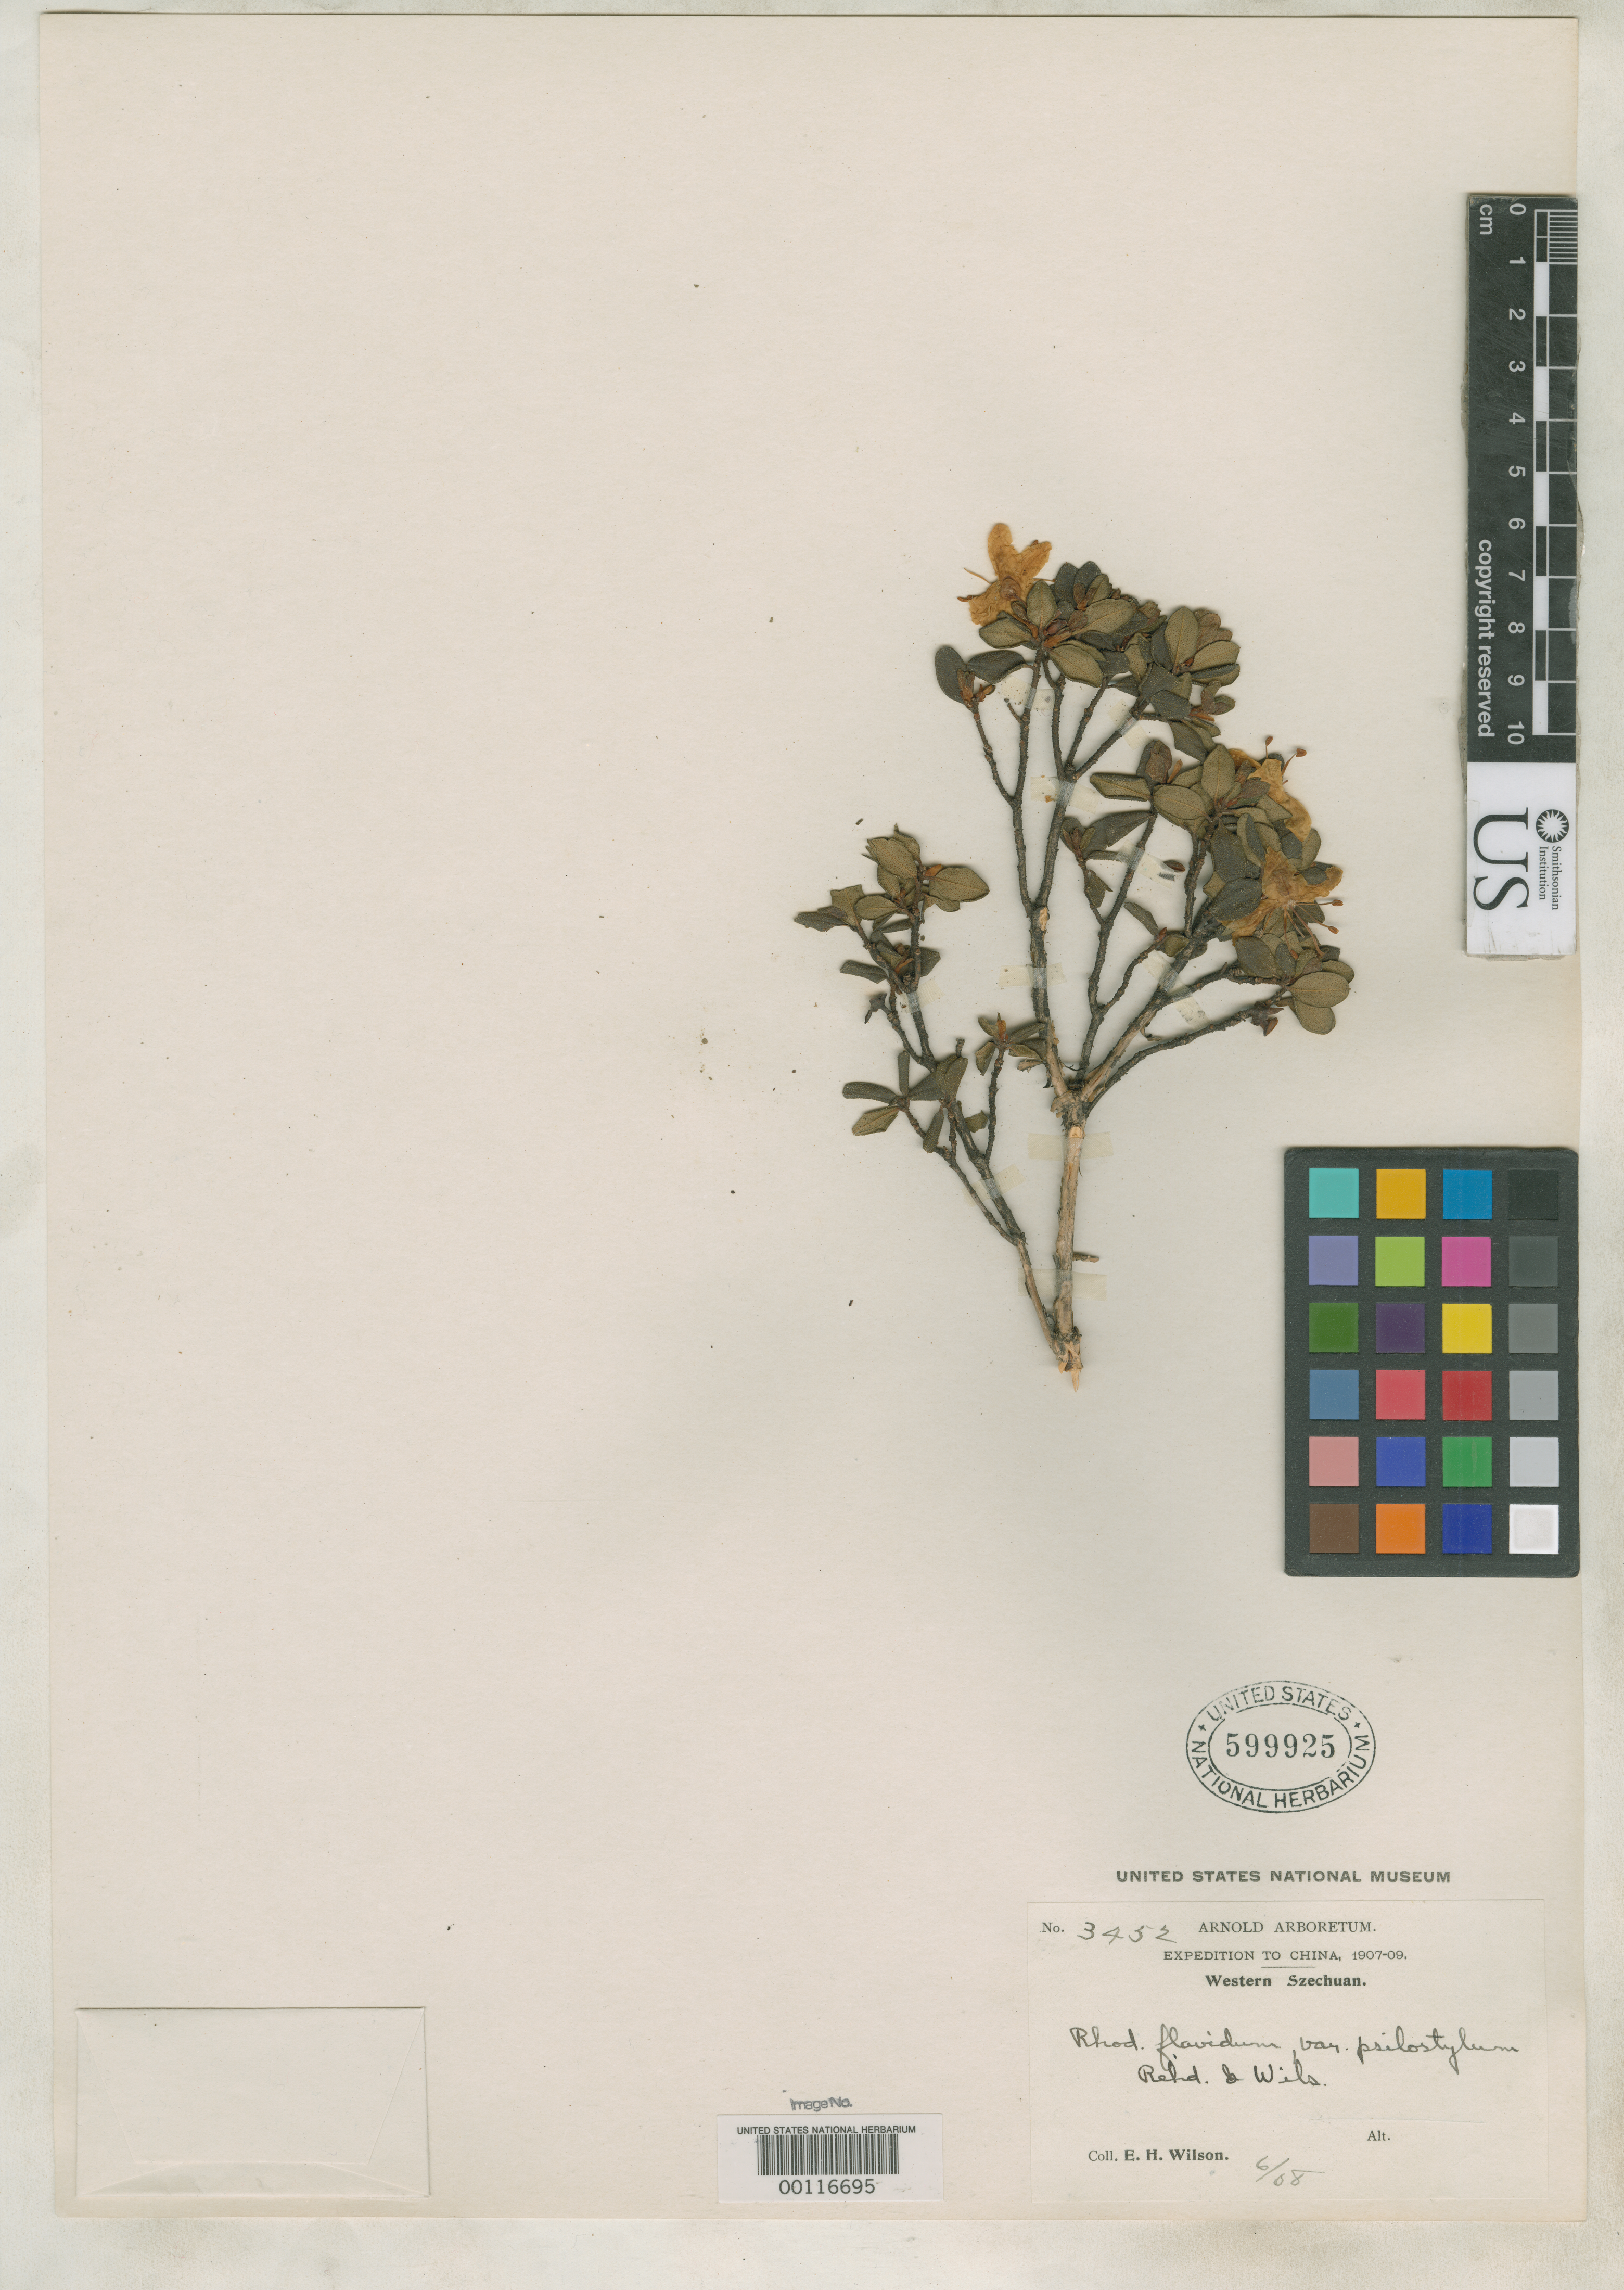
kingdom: Plantae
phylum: Tracheophyta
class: Magnoliopsida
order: Ericales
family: Ericaceae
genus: Rhododendron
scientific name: Rhododendron flavidum var. psilostylum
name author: Rehder & E.H. Wilson in Sarg.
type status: Isotype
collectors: E. H. Wilson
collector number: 3452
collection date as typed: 20 Jun 1908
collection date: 1908-06-20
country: China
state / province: Sichuan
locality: W of Kwan Hsien, summit of Niu-Tou-Shan.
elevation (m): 3300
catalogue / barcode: US 599925